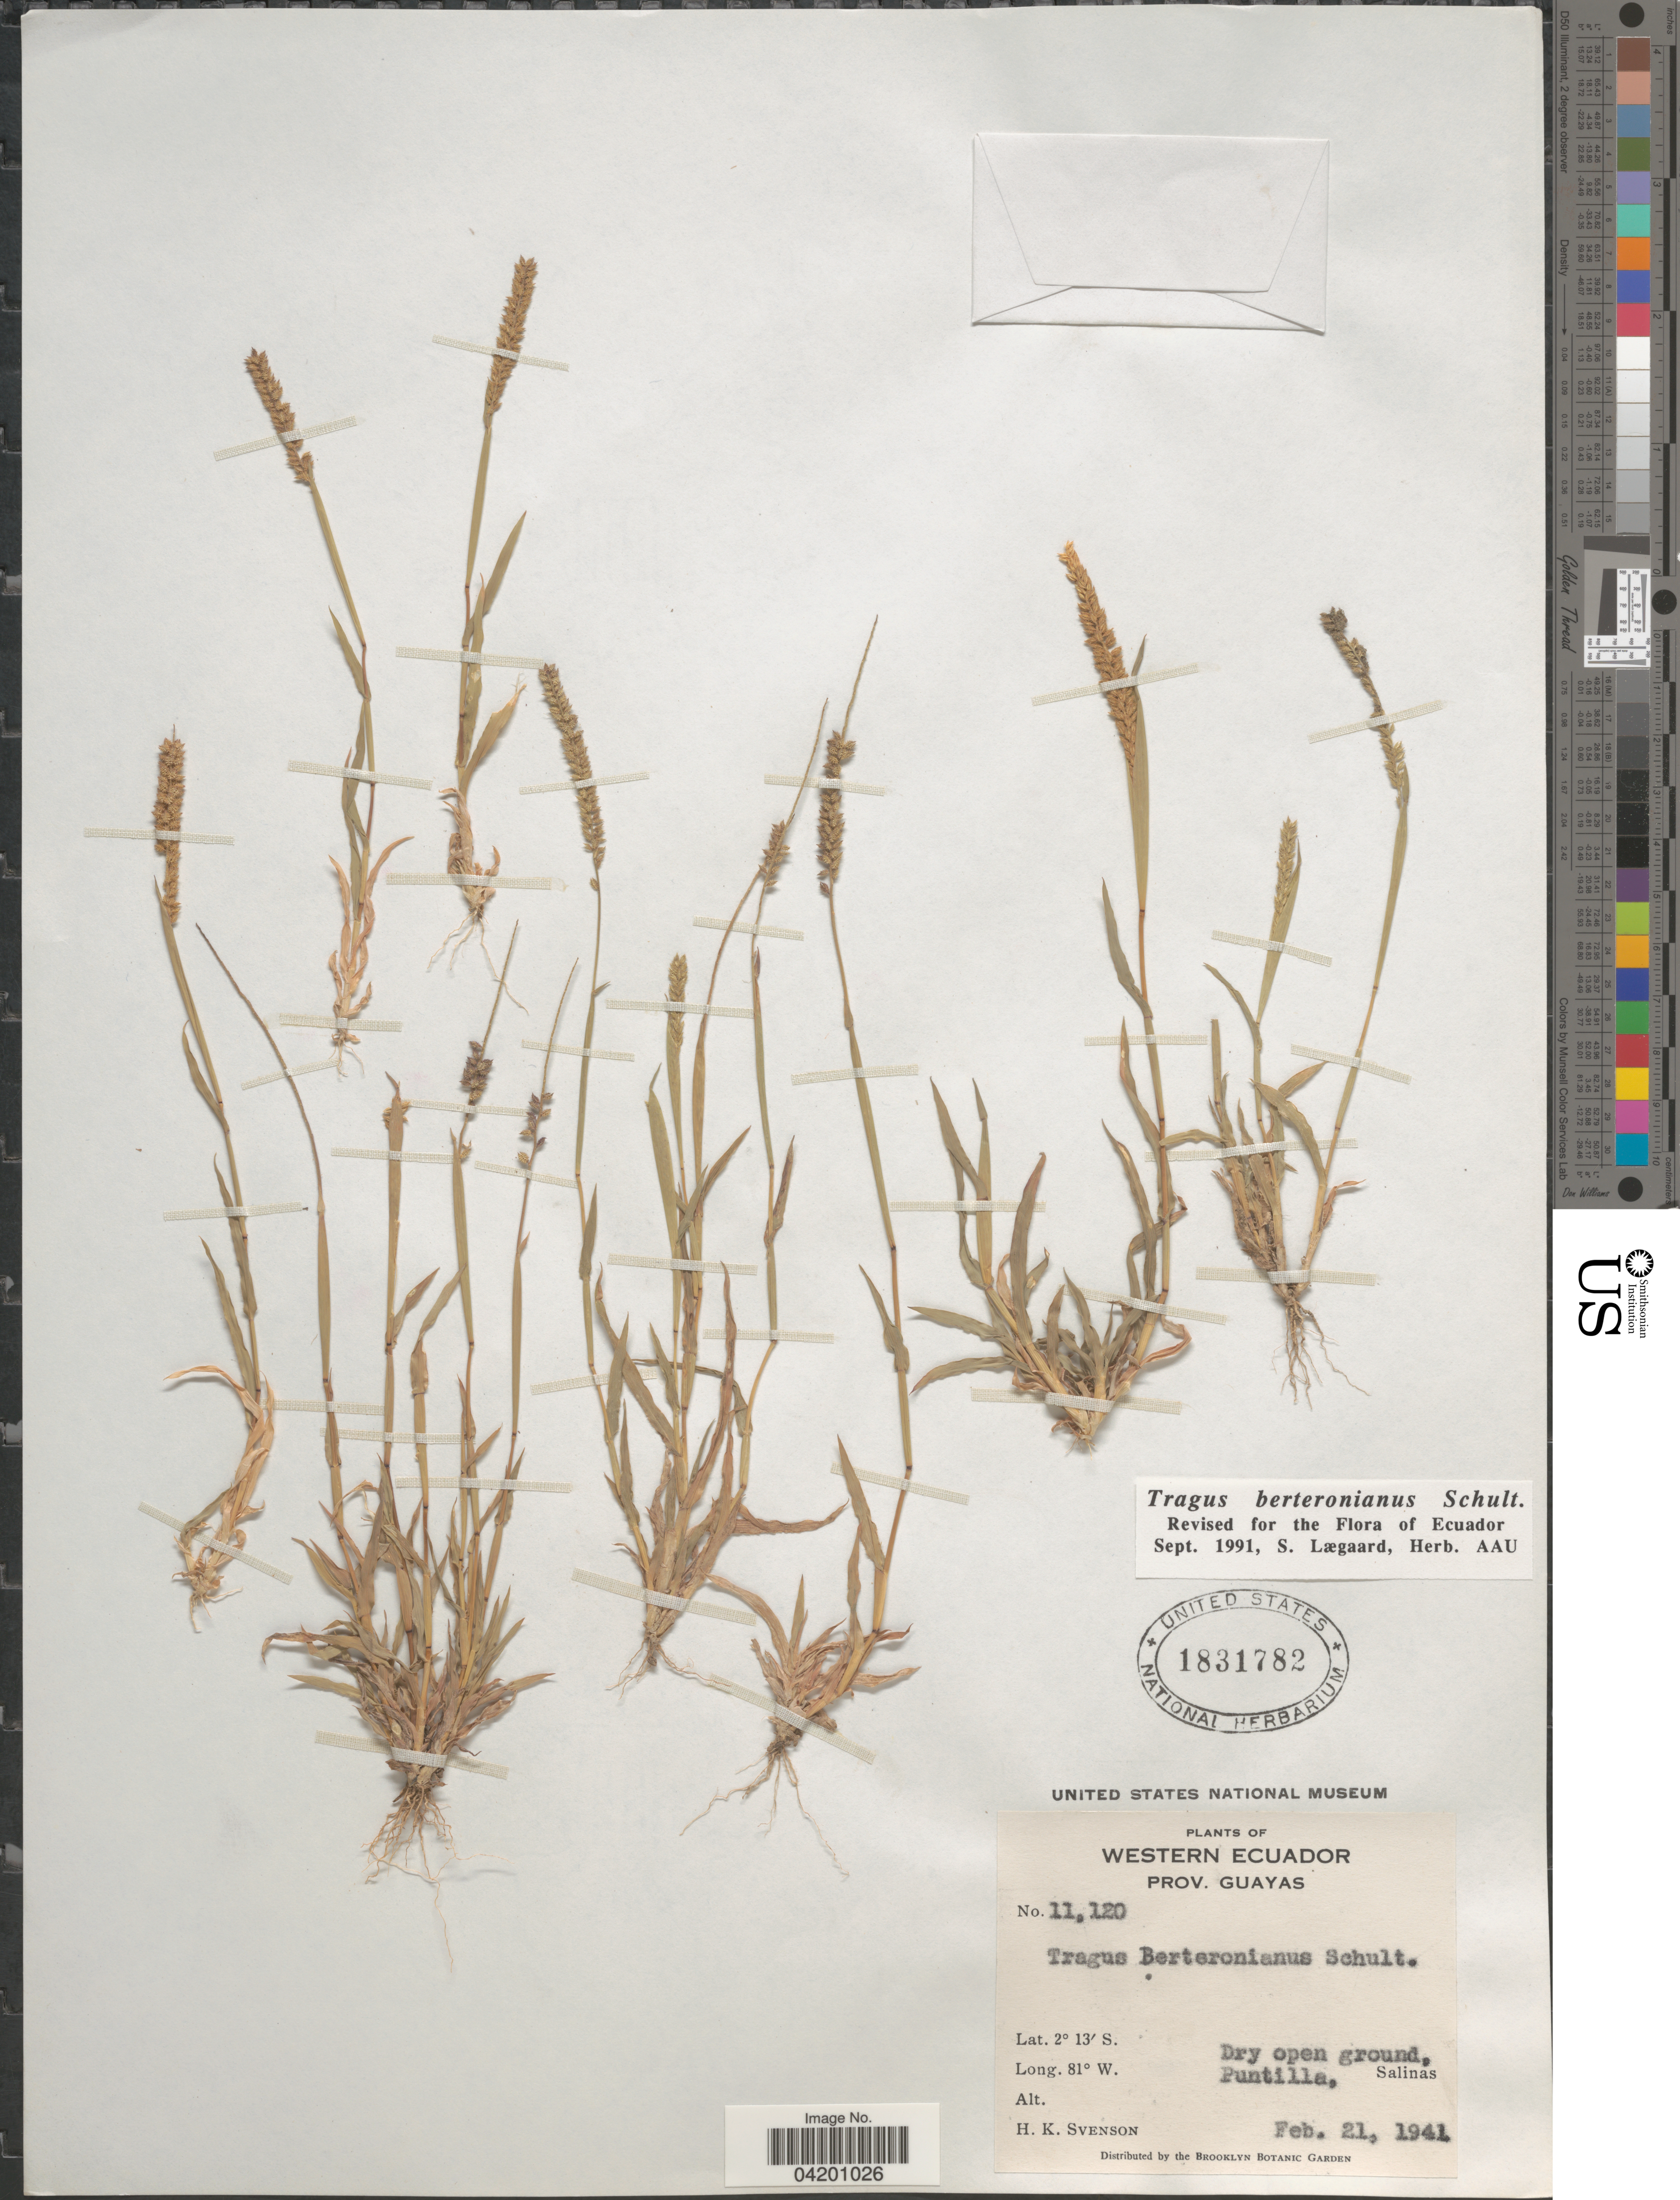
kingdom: Plantae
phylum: Tracheophyta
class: Liliopsida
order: Poales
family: Poaceae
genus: Tragus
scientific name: Tragus berteronianus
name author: Schult.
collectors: H. K. Svenson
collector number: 11120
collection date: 1941-02-21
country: Ecuador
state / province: Guayas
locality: Western Ecuador. Puntilla, Salinas.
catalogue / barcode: US 1831782